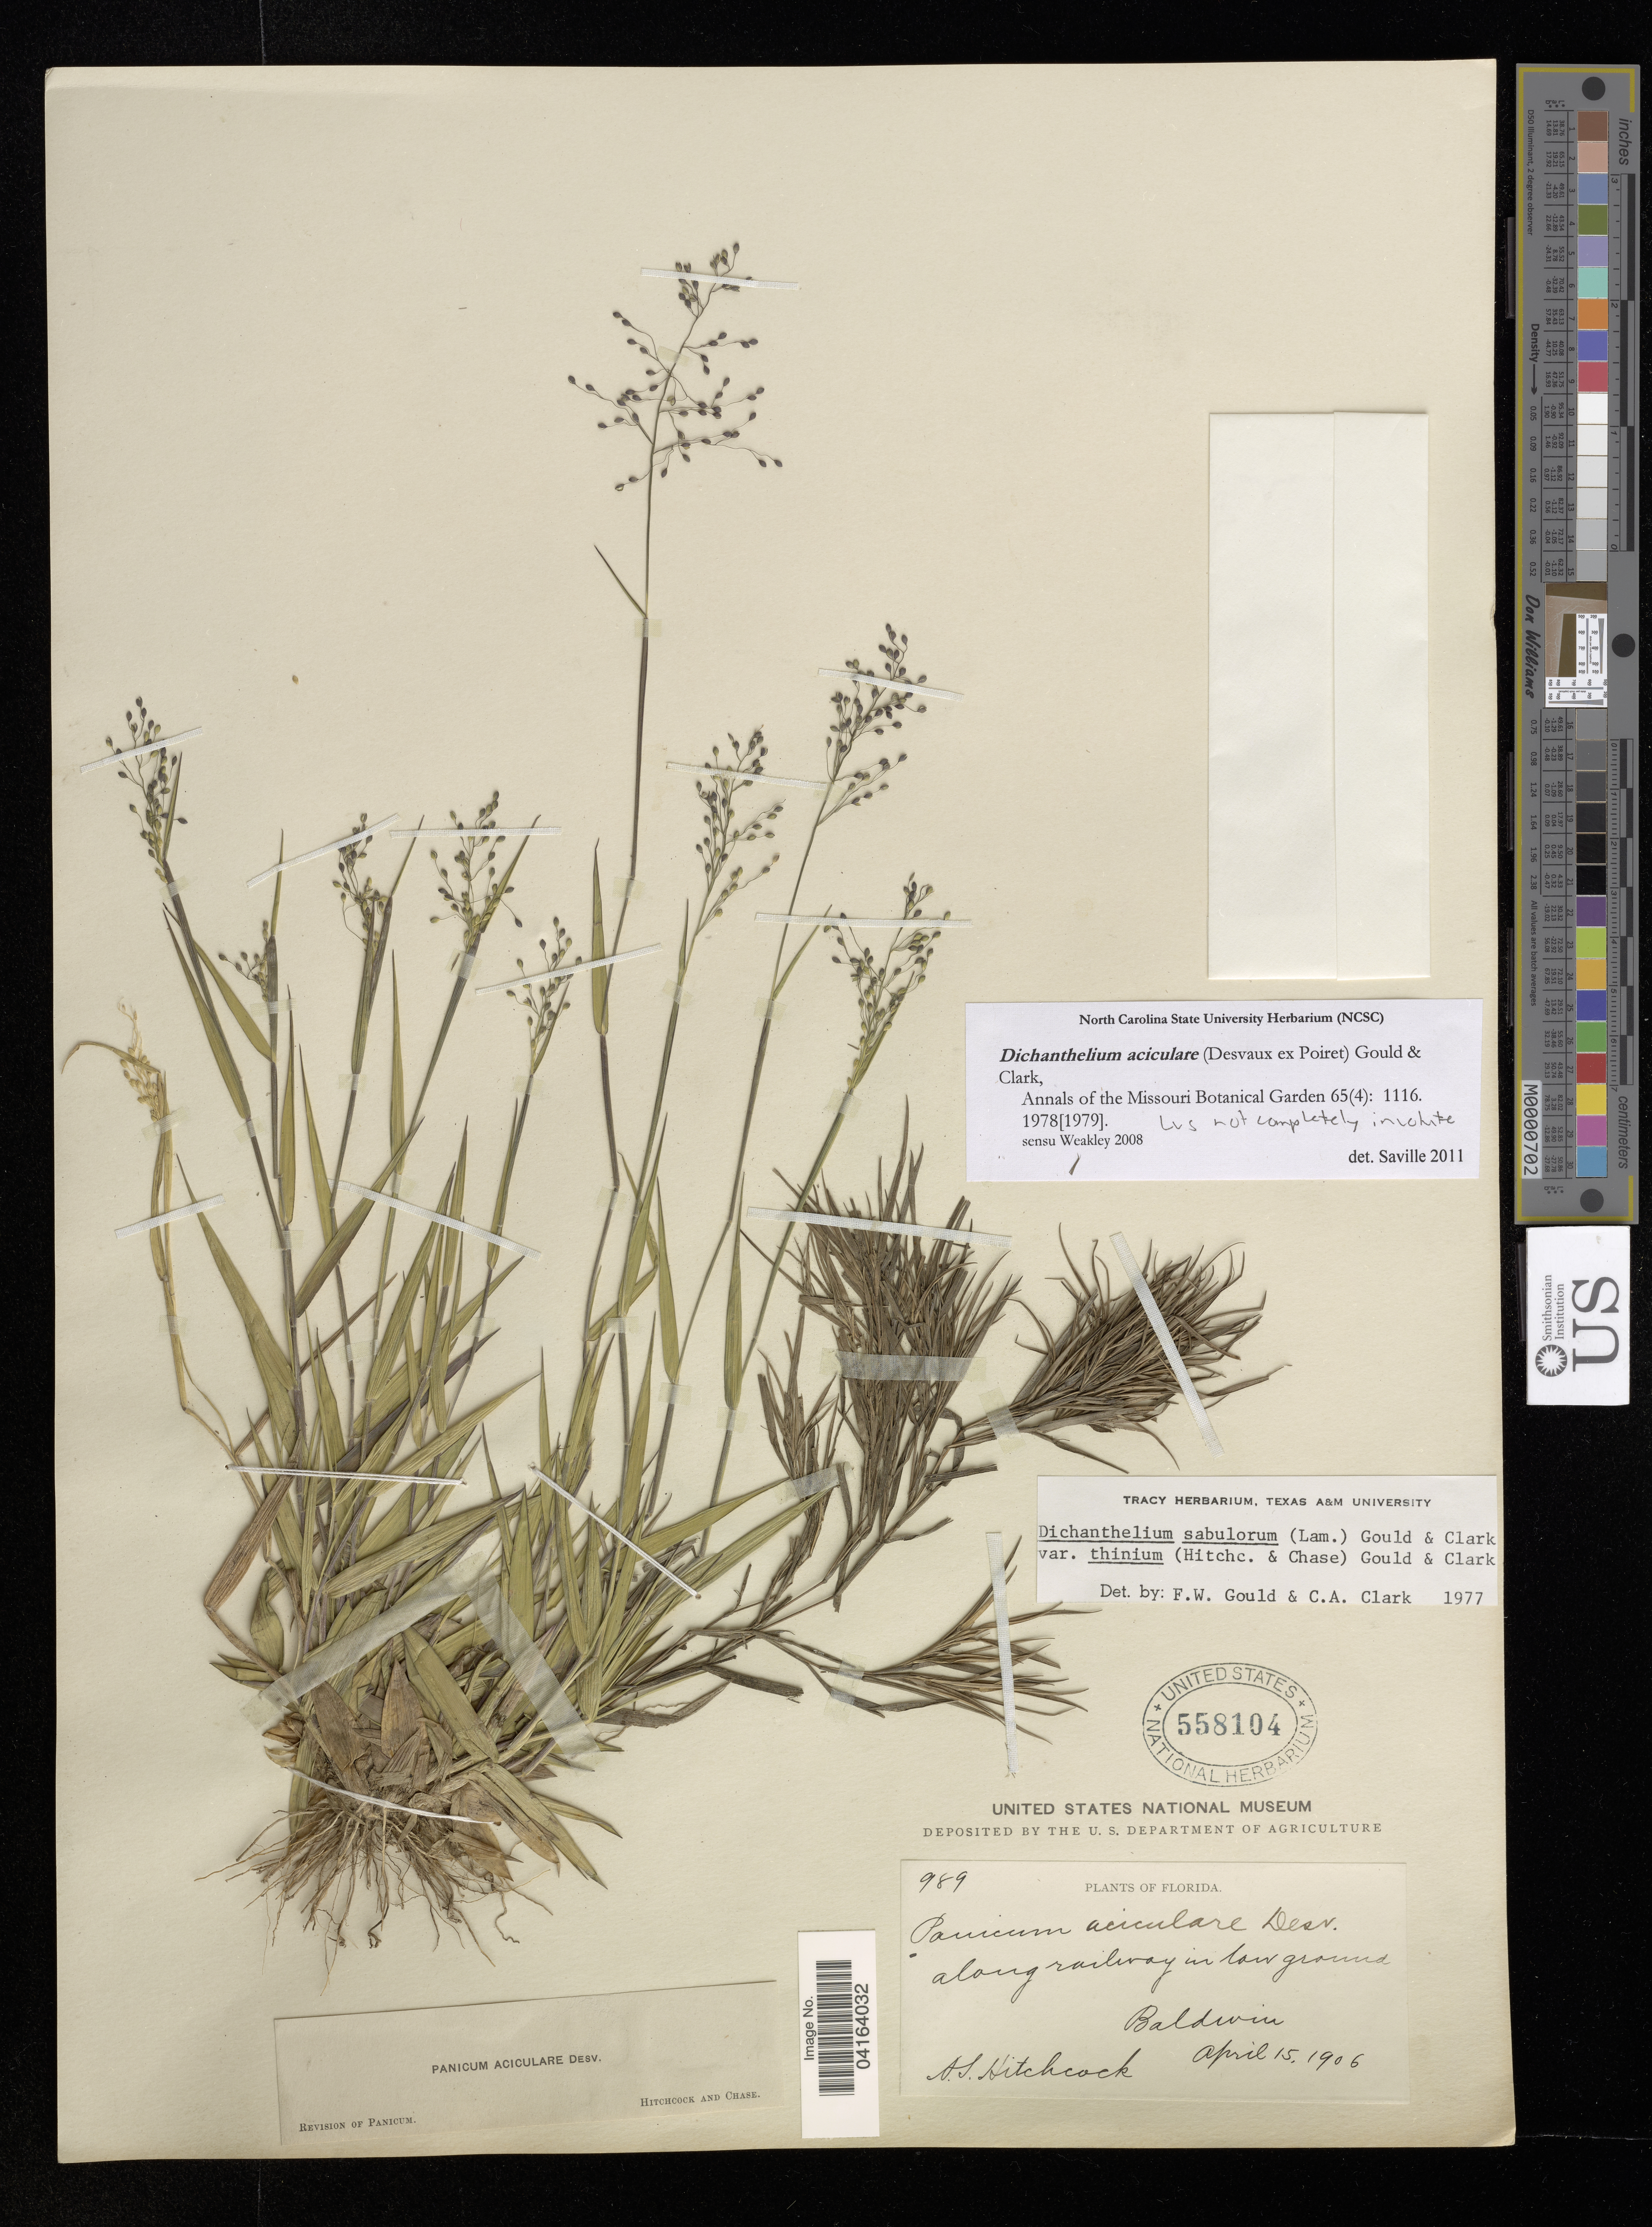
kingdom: Plantae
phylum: Tracheophyta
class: Liliopsida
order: Poales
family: Poaceae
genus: Dichanthelium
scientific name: Dichanthelium aciculare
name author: (Desv. ex Poir.) Gould & C.A. Clark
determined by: Saville, A. C., (NCSC), North Carolina State University (UNITED STATES)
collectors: A. Hitchcock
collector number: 989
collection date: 1906-04-15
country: United States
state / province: Florida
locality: Along railway in low ground. Baldwin.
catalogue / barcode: US 558104